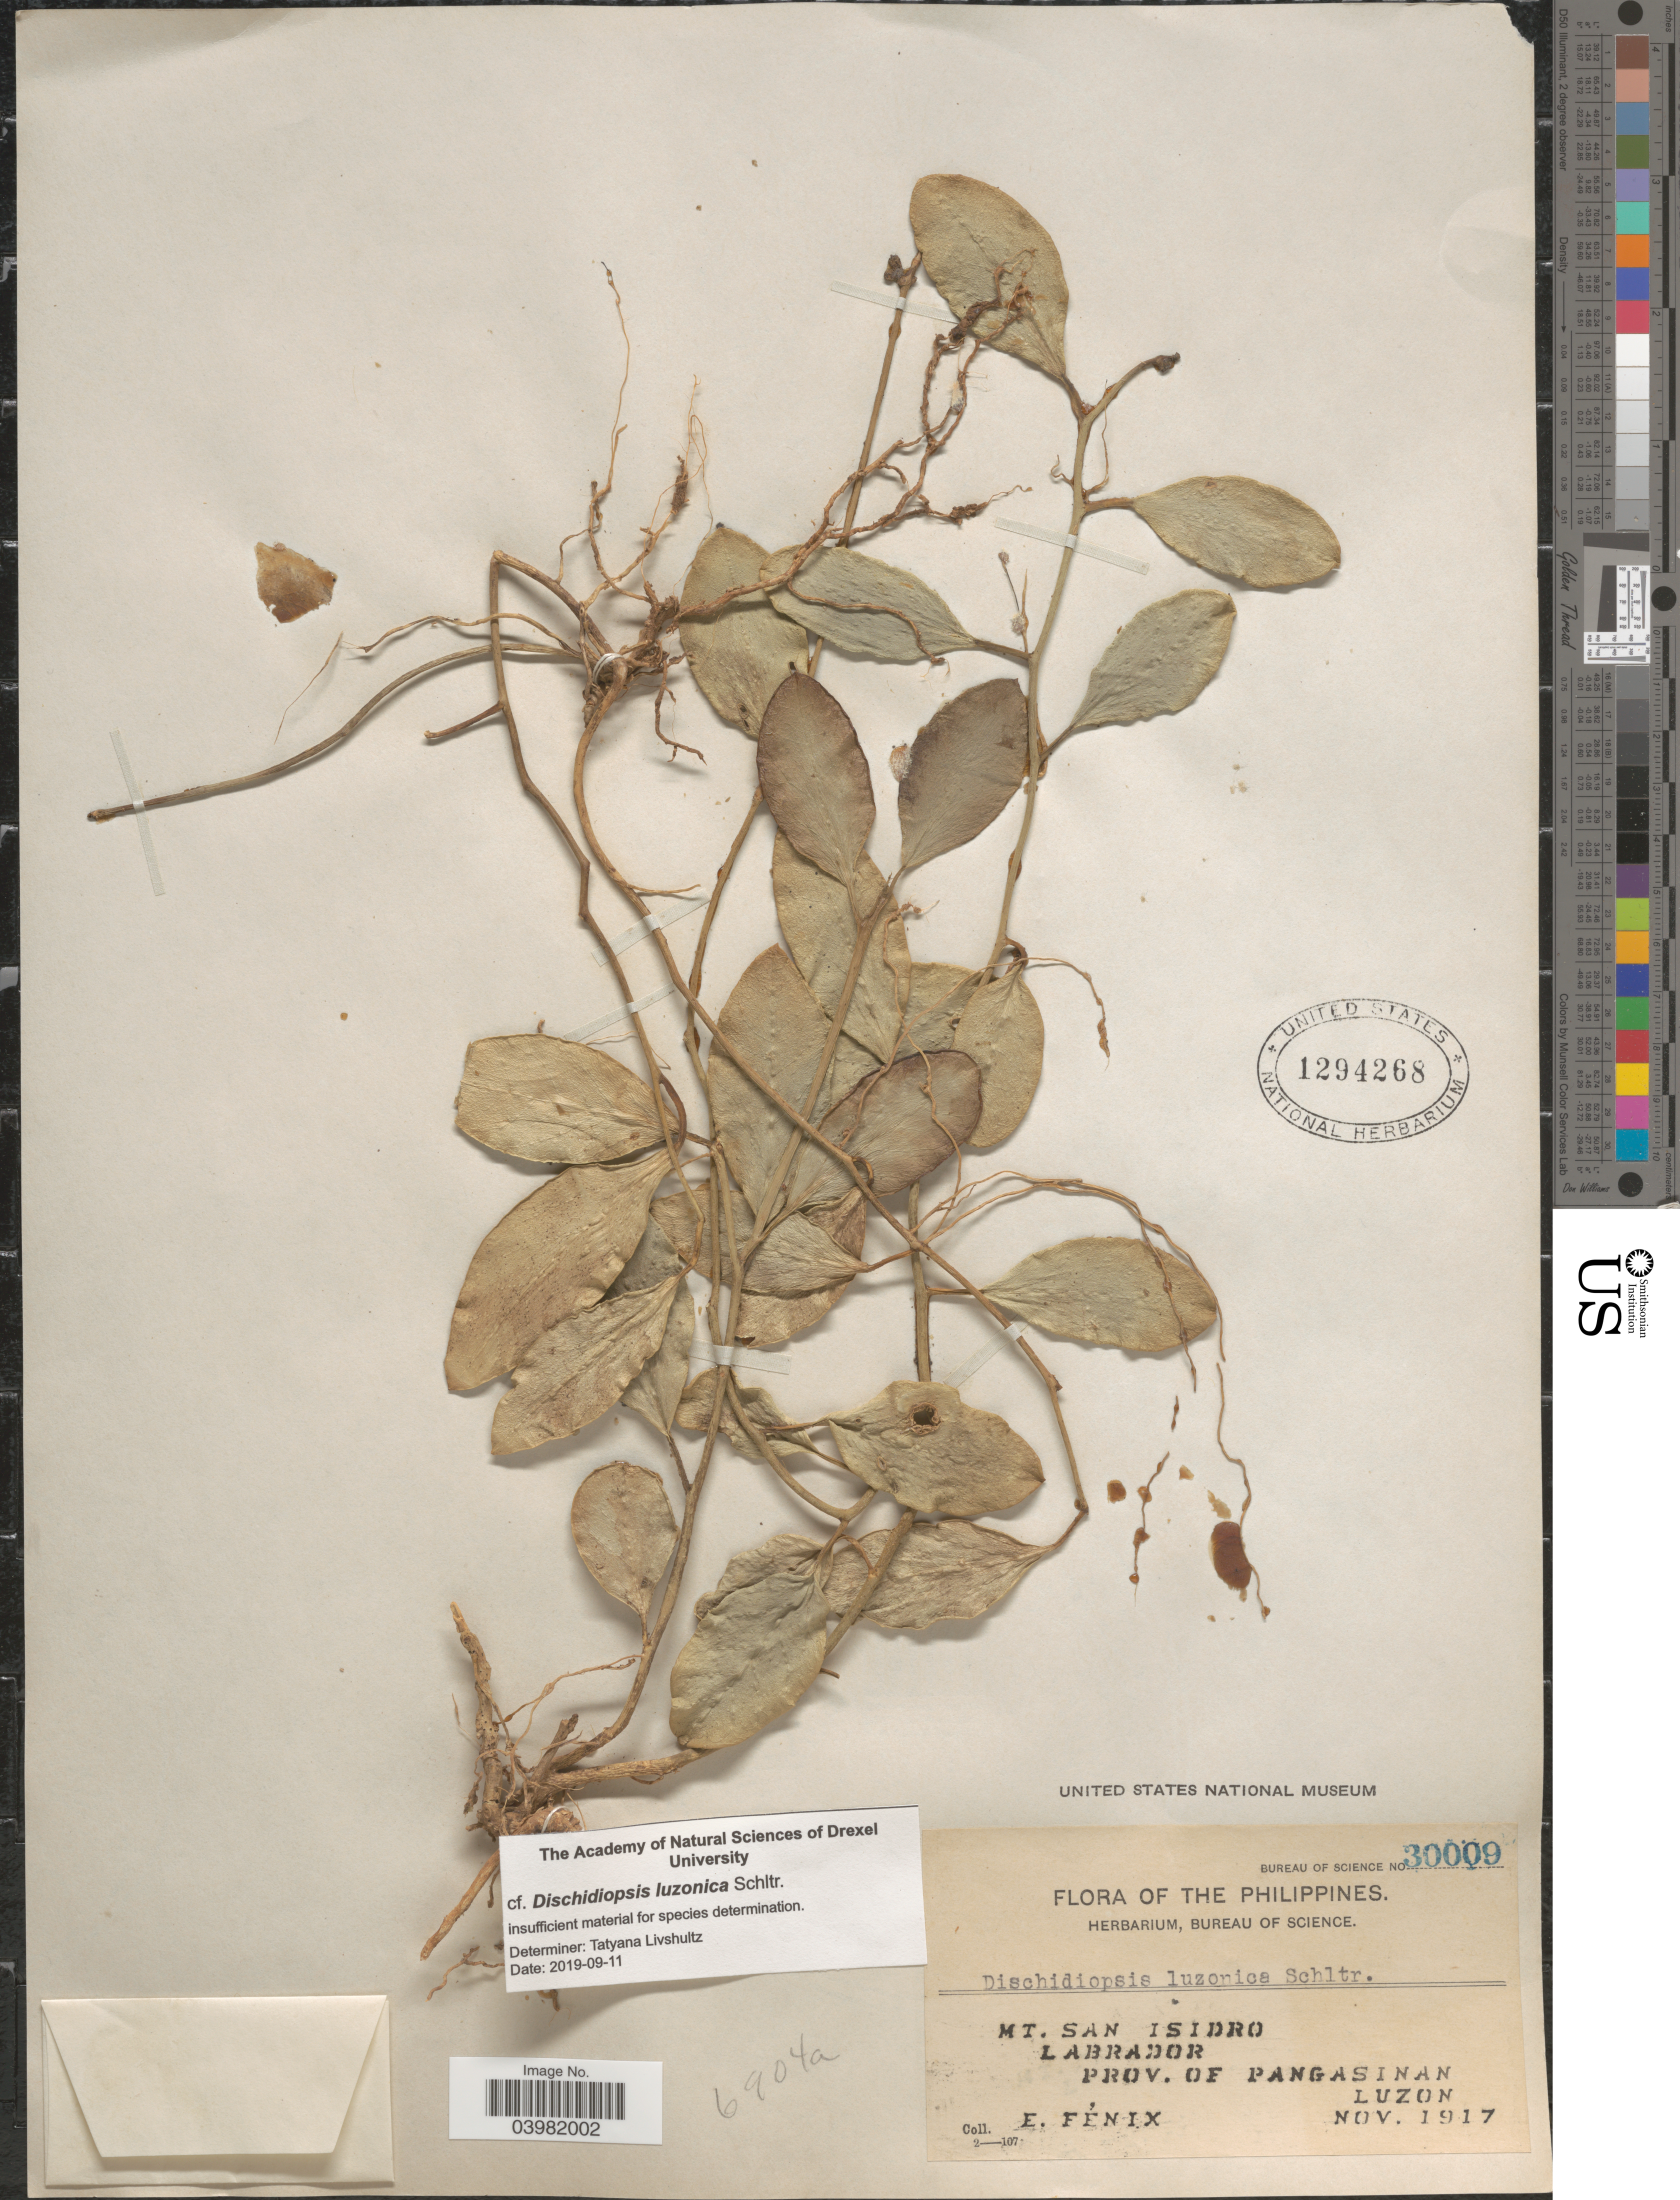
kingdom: Plantae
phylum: Tracheophyta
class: Magnoliopsida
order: Gentianales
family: Apocynaceae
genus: Dischidiopsis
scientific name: Dischidiopsis luzonica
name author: Schltr.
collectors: E. Fénix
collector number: Bureau of Science 30009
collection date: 1917-11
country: Philippines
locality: Mt. San Isidro, Labrador. Prov. of Pangasinan, Luzon.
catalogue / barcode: US 1294268